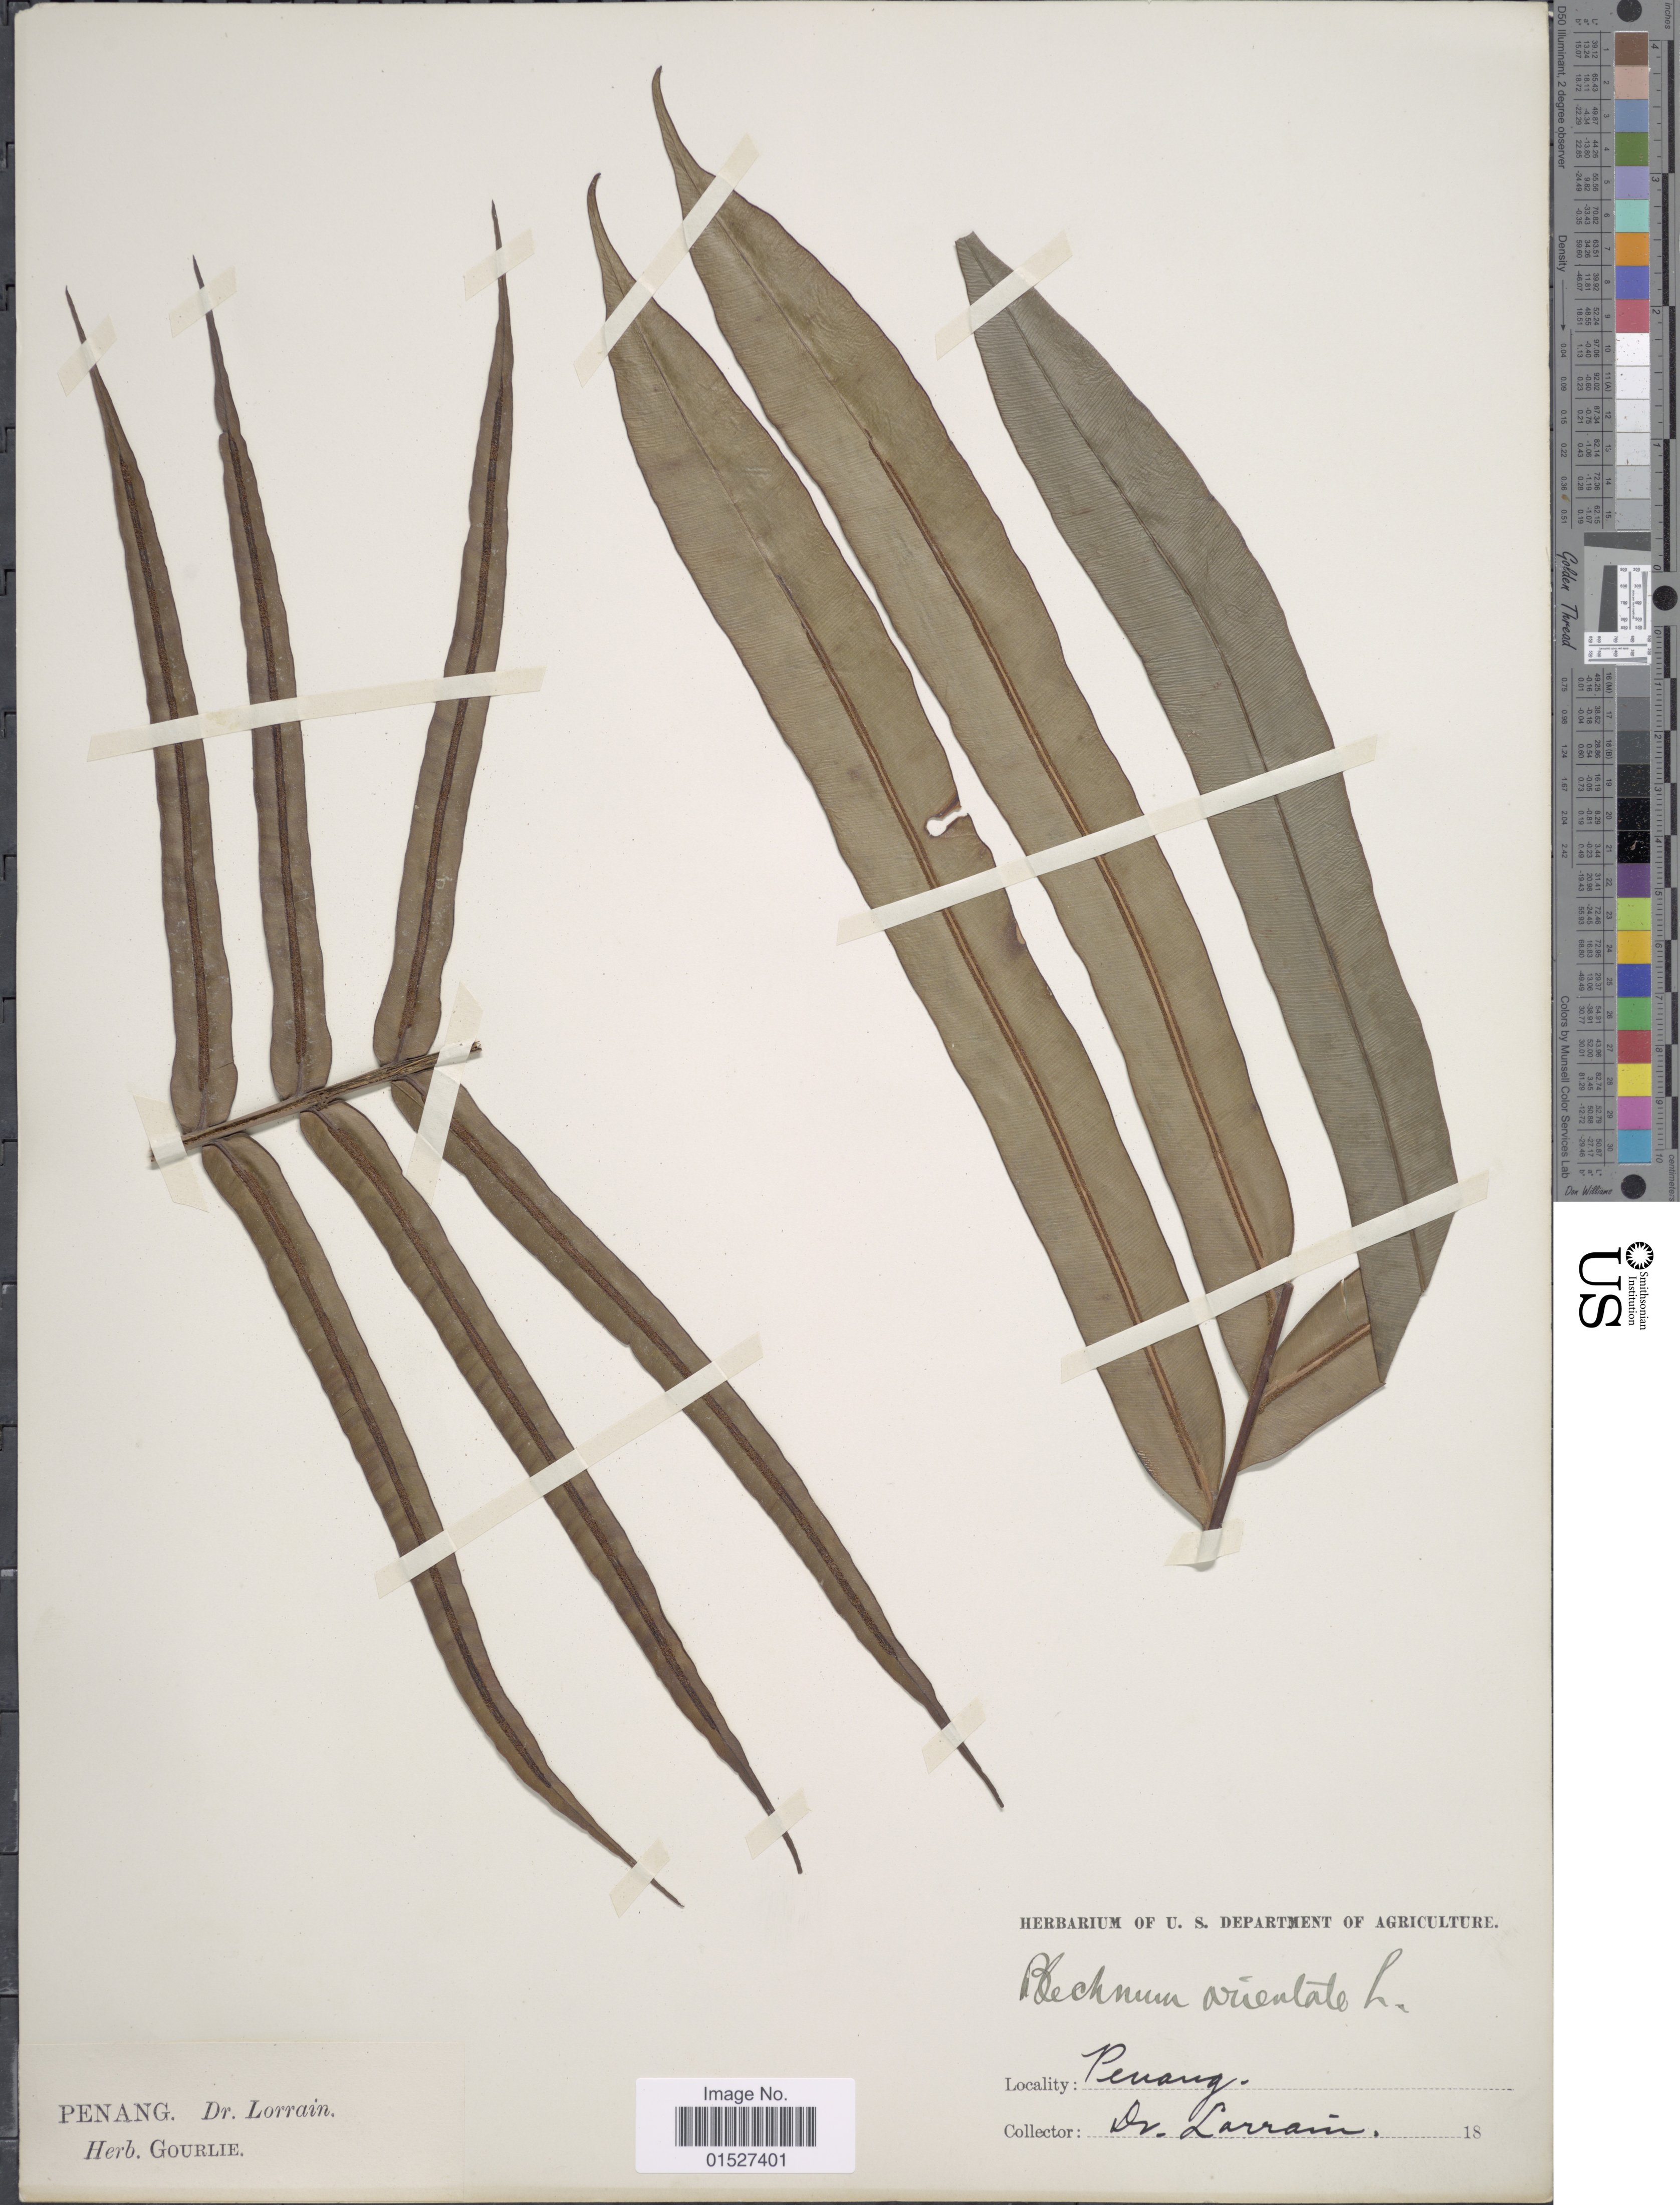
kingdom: Plantae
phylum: Tracheophyta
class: Polypodiopsida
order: Polypodiales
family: Blechnaceae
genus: Blechnum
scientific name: Blechnum orientale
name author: L.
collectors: -- Lorrain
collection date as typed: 18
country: Malaysia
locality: Penang.